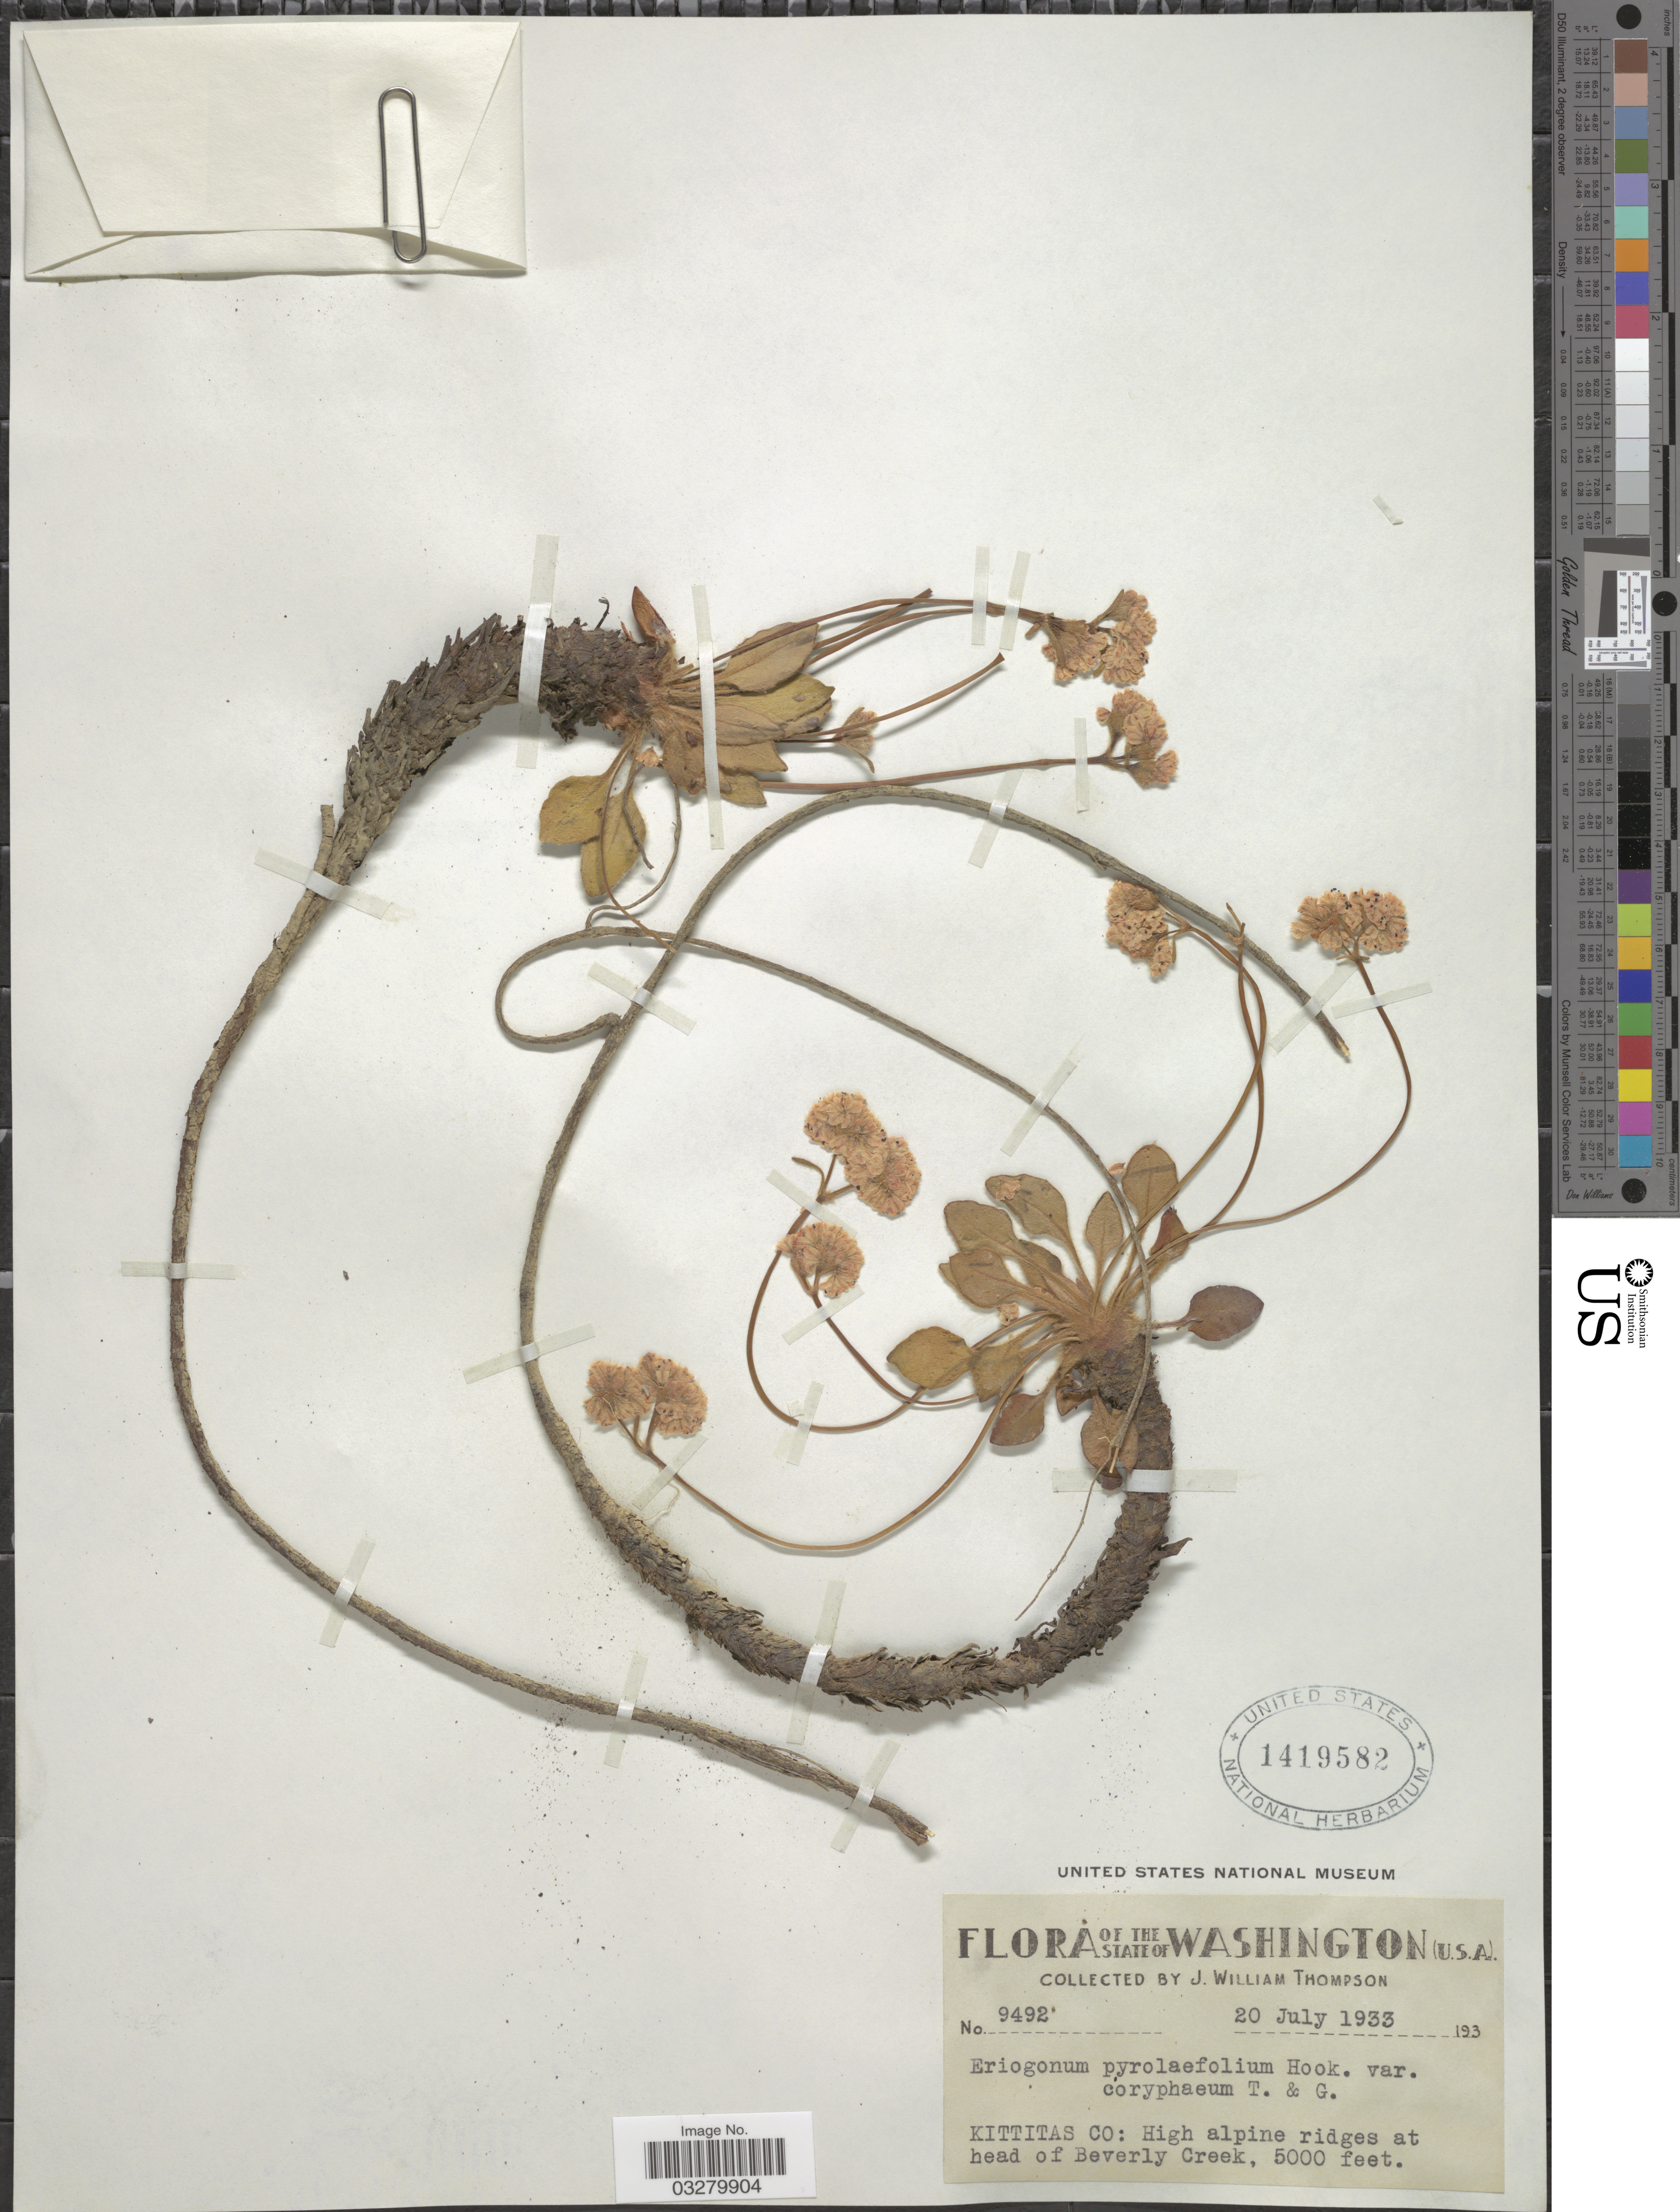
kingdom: Plantae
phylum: Tracheophyta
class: Magnoliopsida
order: Caryophyllales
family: Polygonaceae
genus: Eriogonum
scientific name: Eriogonum pyrolifolium var. coryphaeum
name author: Torr. & A. Gray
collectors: J. W. Thompson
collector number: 9492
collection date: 1933-07-20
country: United States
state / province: Washington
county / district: Kittitas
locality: Kittitas Co: High alpine ridges at head of Beverly Creek.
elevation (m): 1524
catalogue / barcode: US 1419582